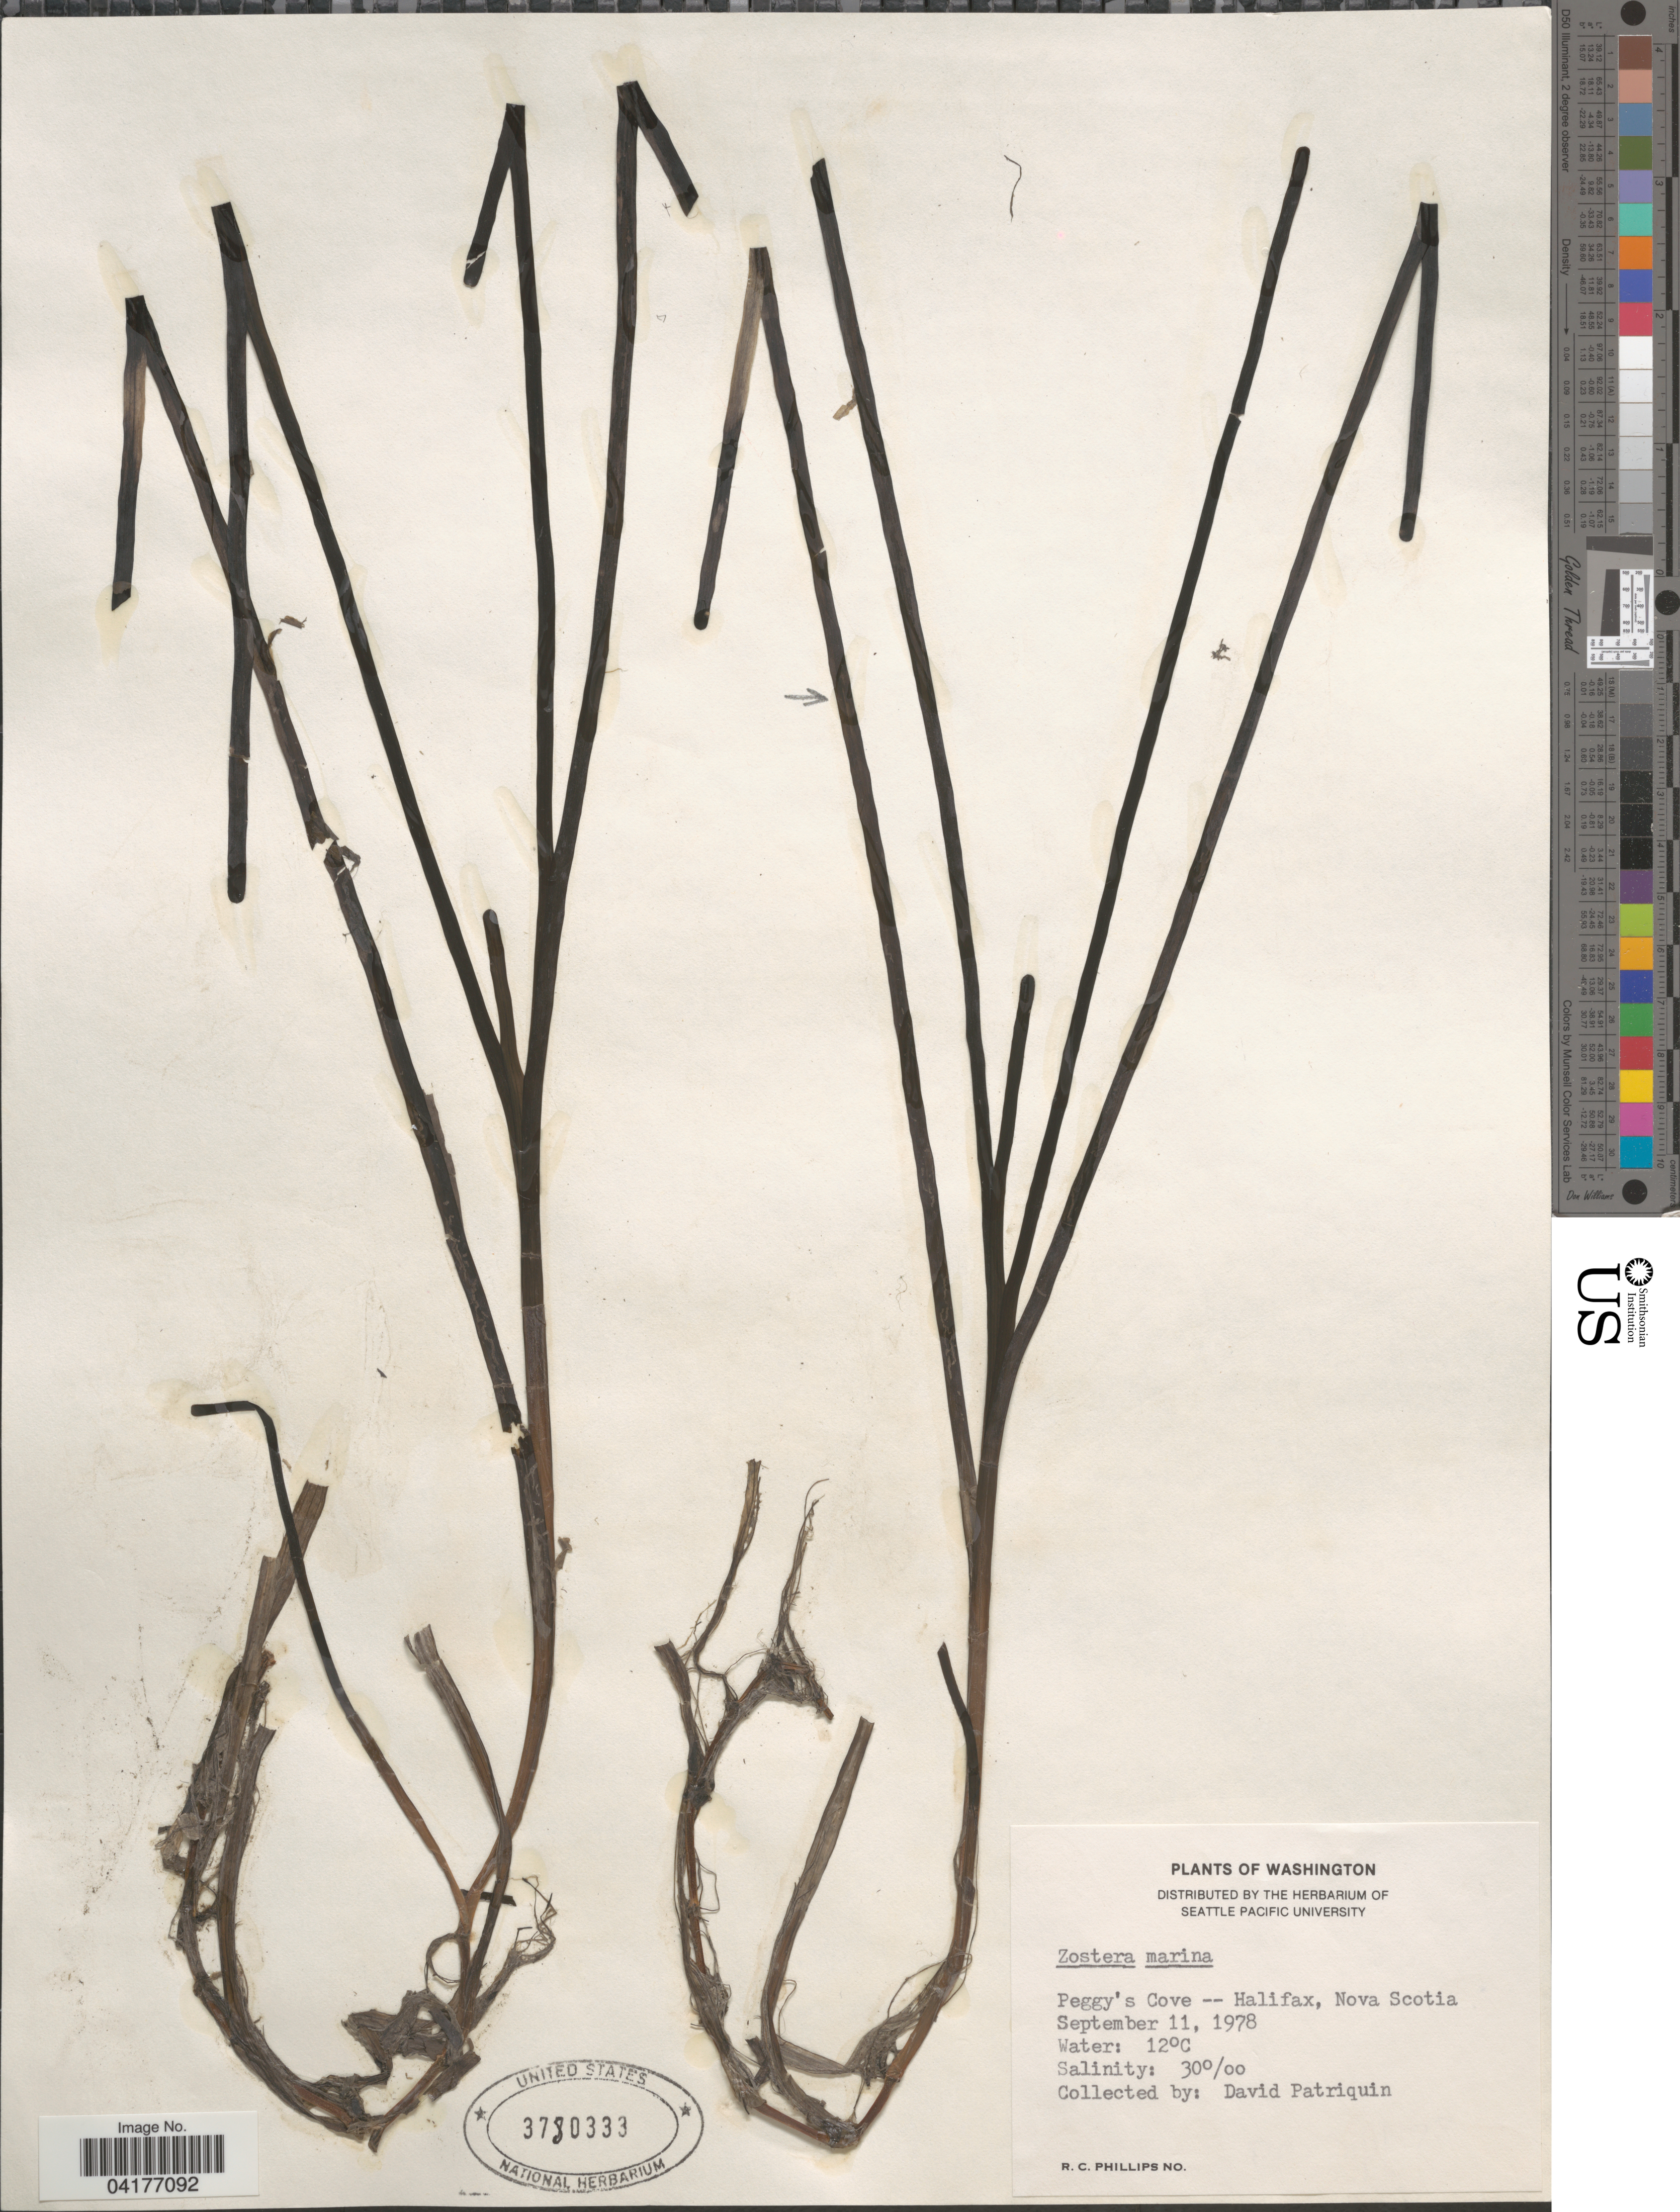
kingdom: Plantae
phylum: Tracheophyta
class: Liliopsida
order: Alismatales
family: Zosteraceae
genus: Zostera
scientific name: Zostera marina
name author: L.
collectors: D. Patriquin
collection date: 1978-09-11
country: Canada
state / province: Nova Scotia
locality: Peggy's Cove -- Halifax.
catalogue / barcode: US 3780333